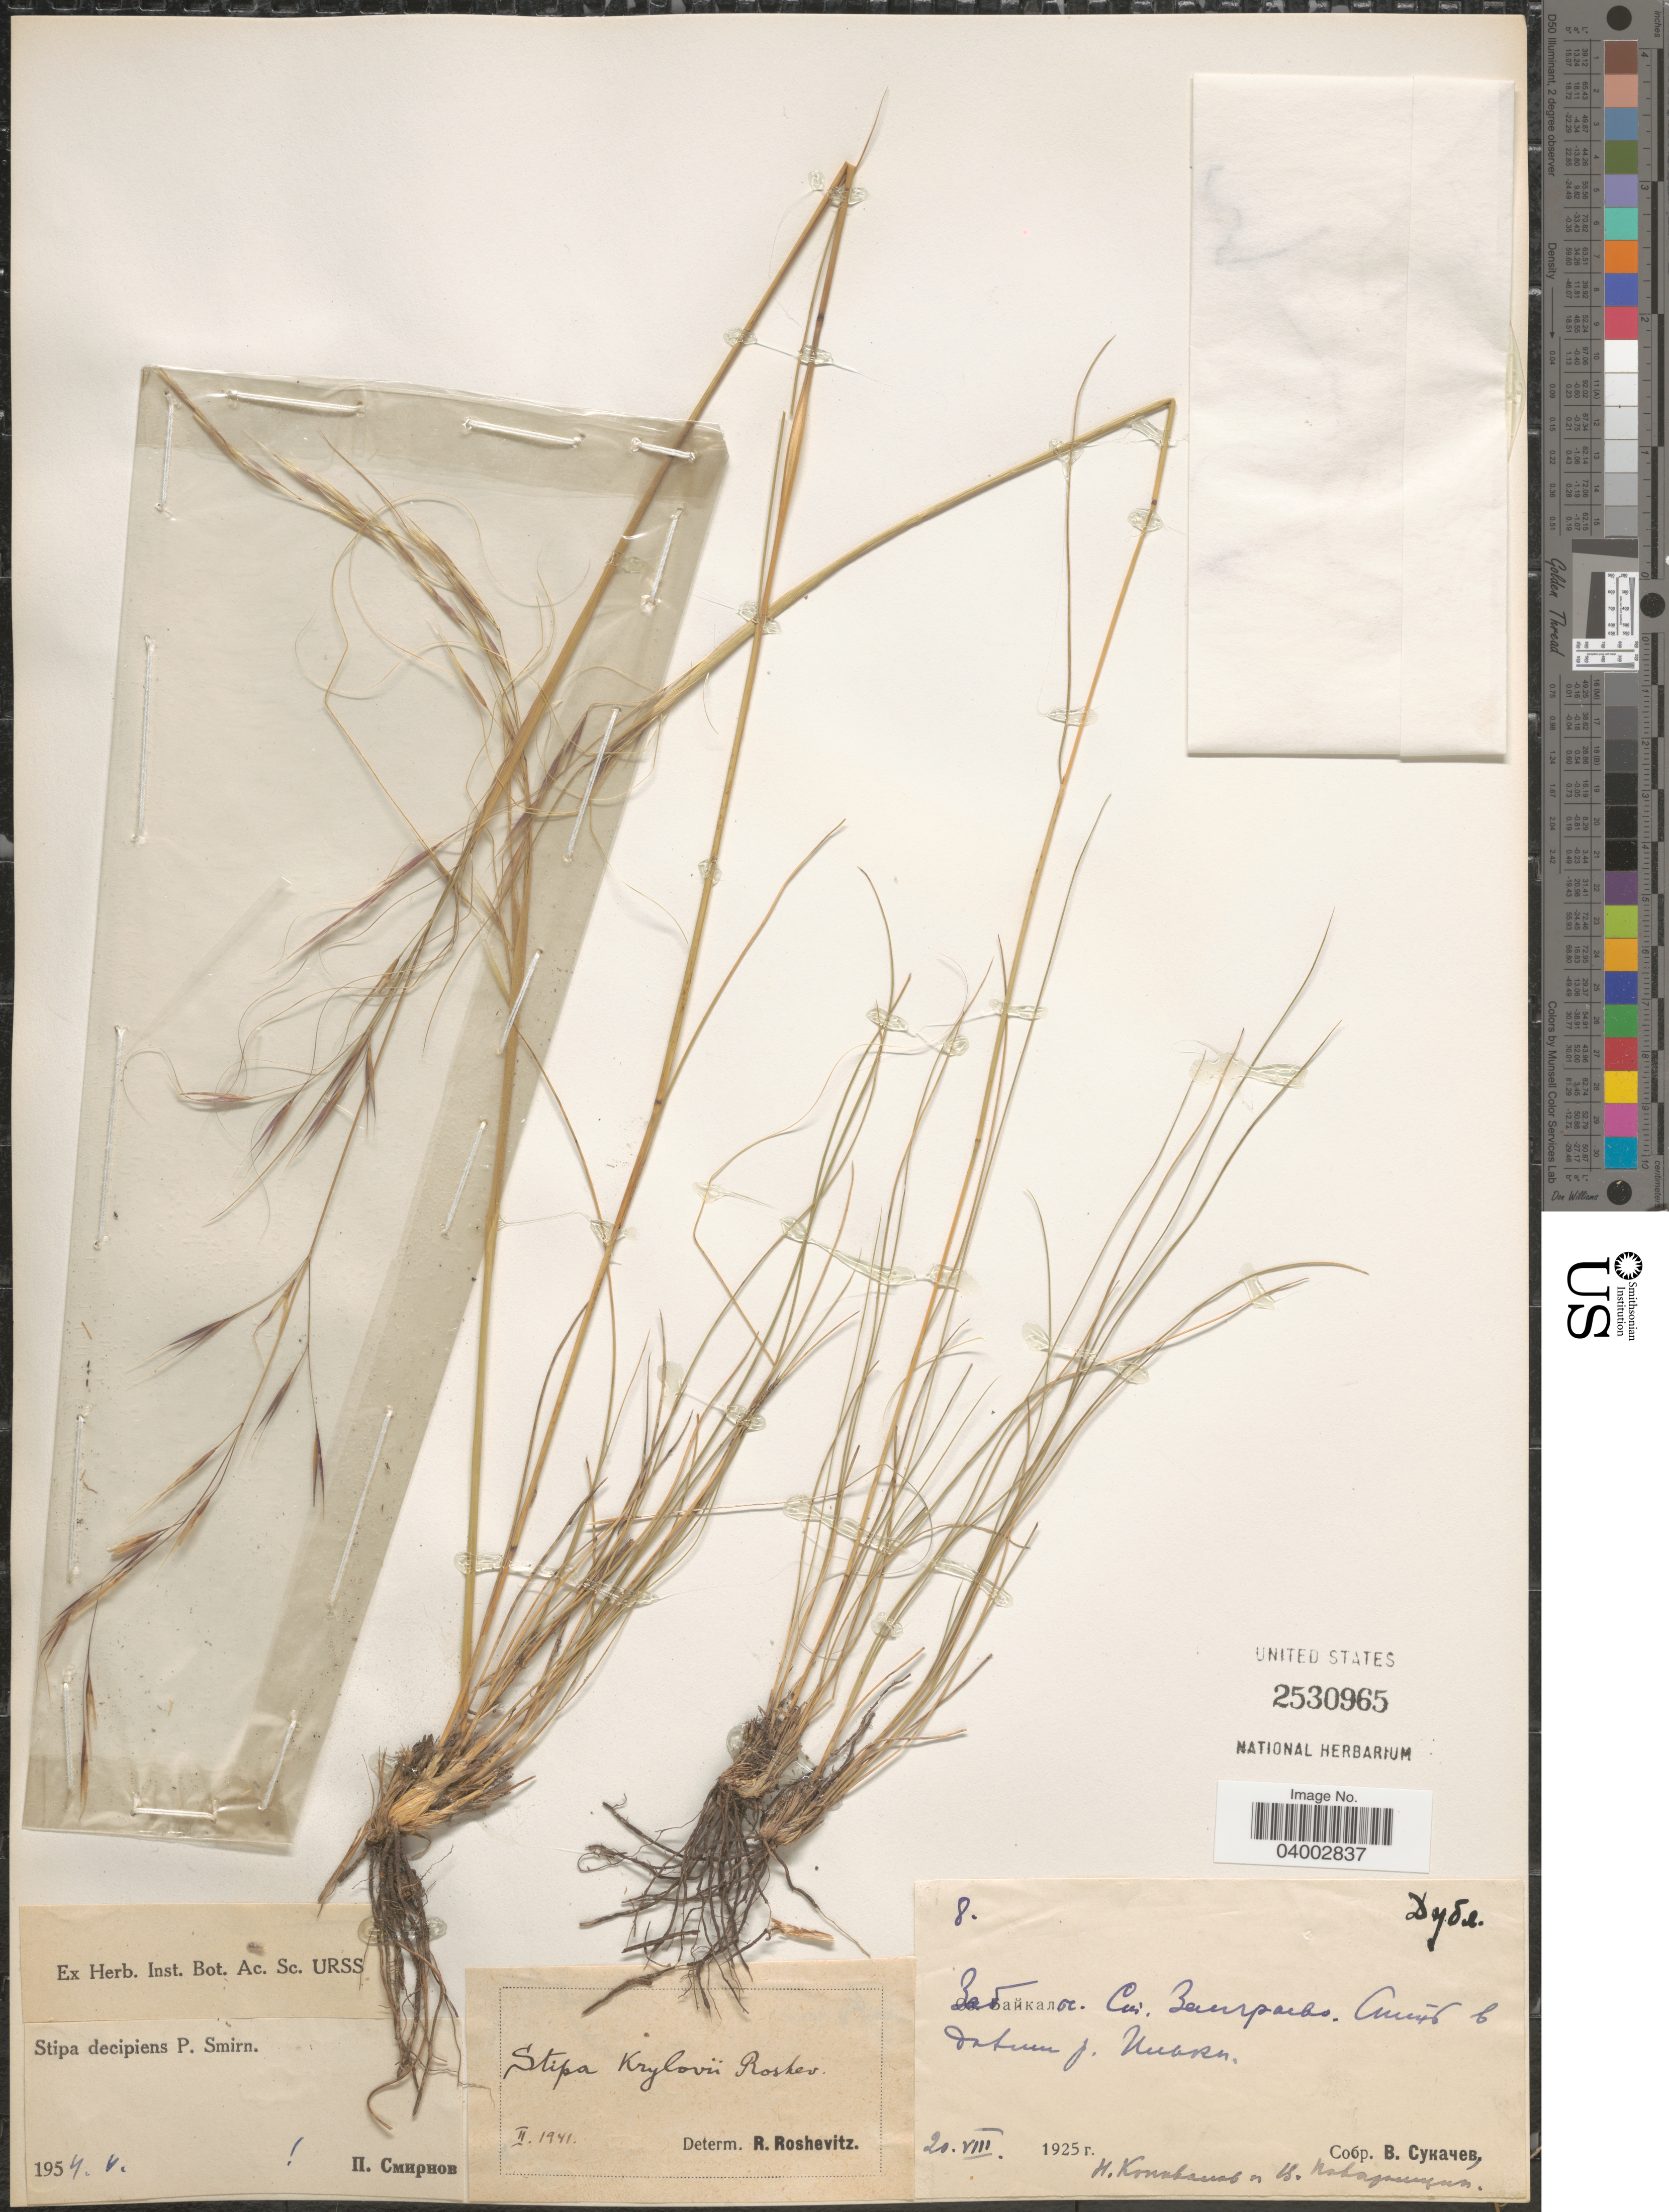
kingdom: Plantae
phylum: Tracheophyta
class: Liliopsida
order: Poales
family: Poaceae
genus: Stipa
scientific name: Stipa krylovii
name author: Roshev.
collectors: V. Sukachev & N. Kinovalov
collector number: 8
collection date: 1925-08-20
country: Russian Federation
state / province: Buryatia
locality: Railroad station Zaigrayevo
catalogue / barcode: US 2530965